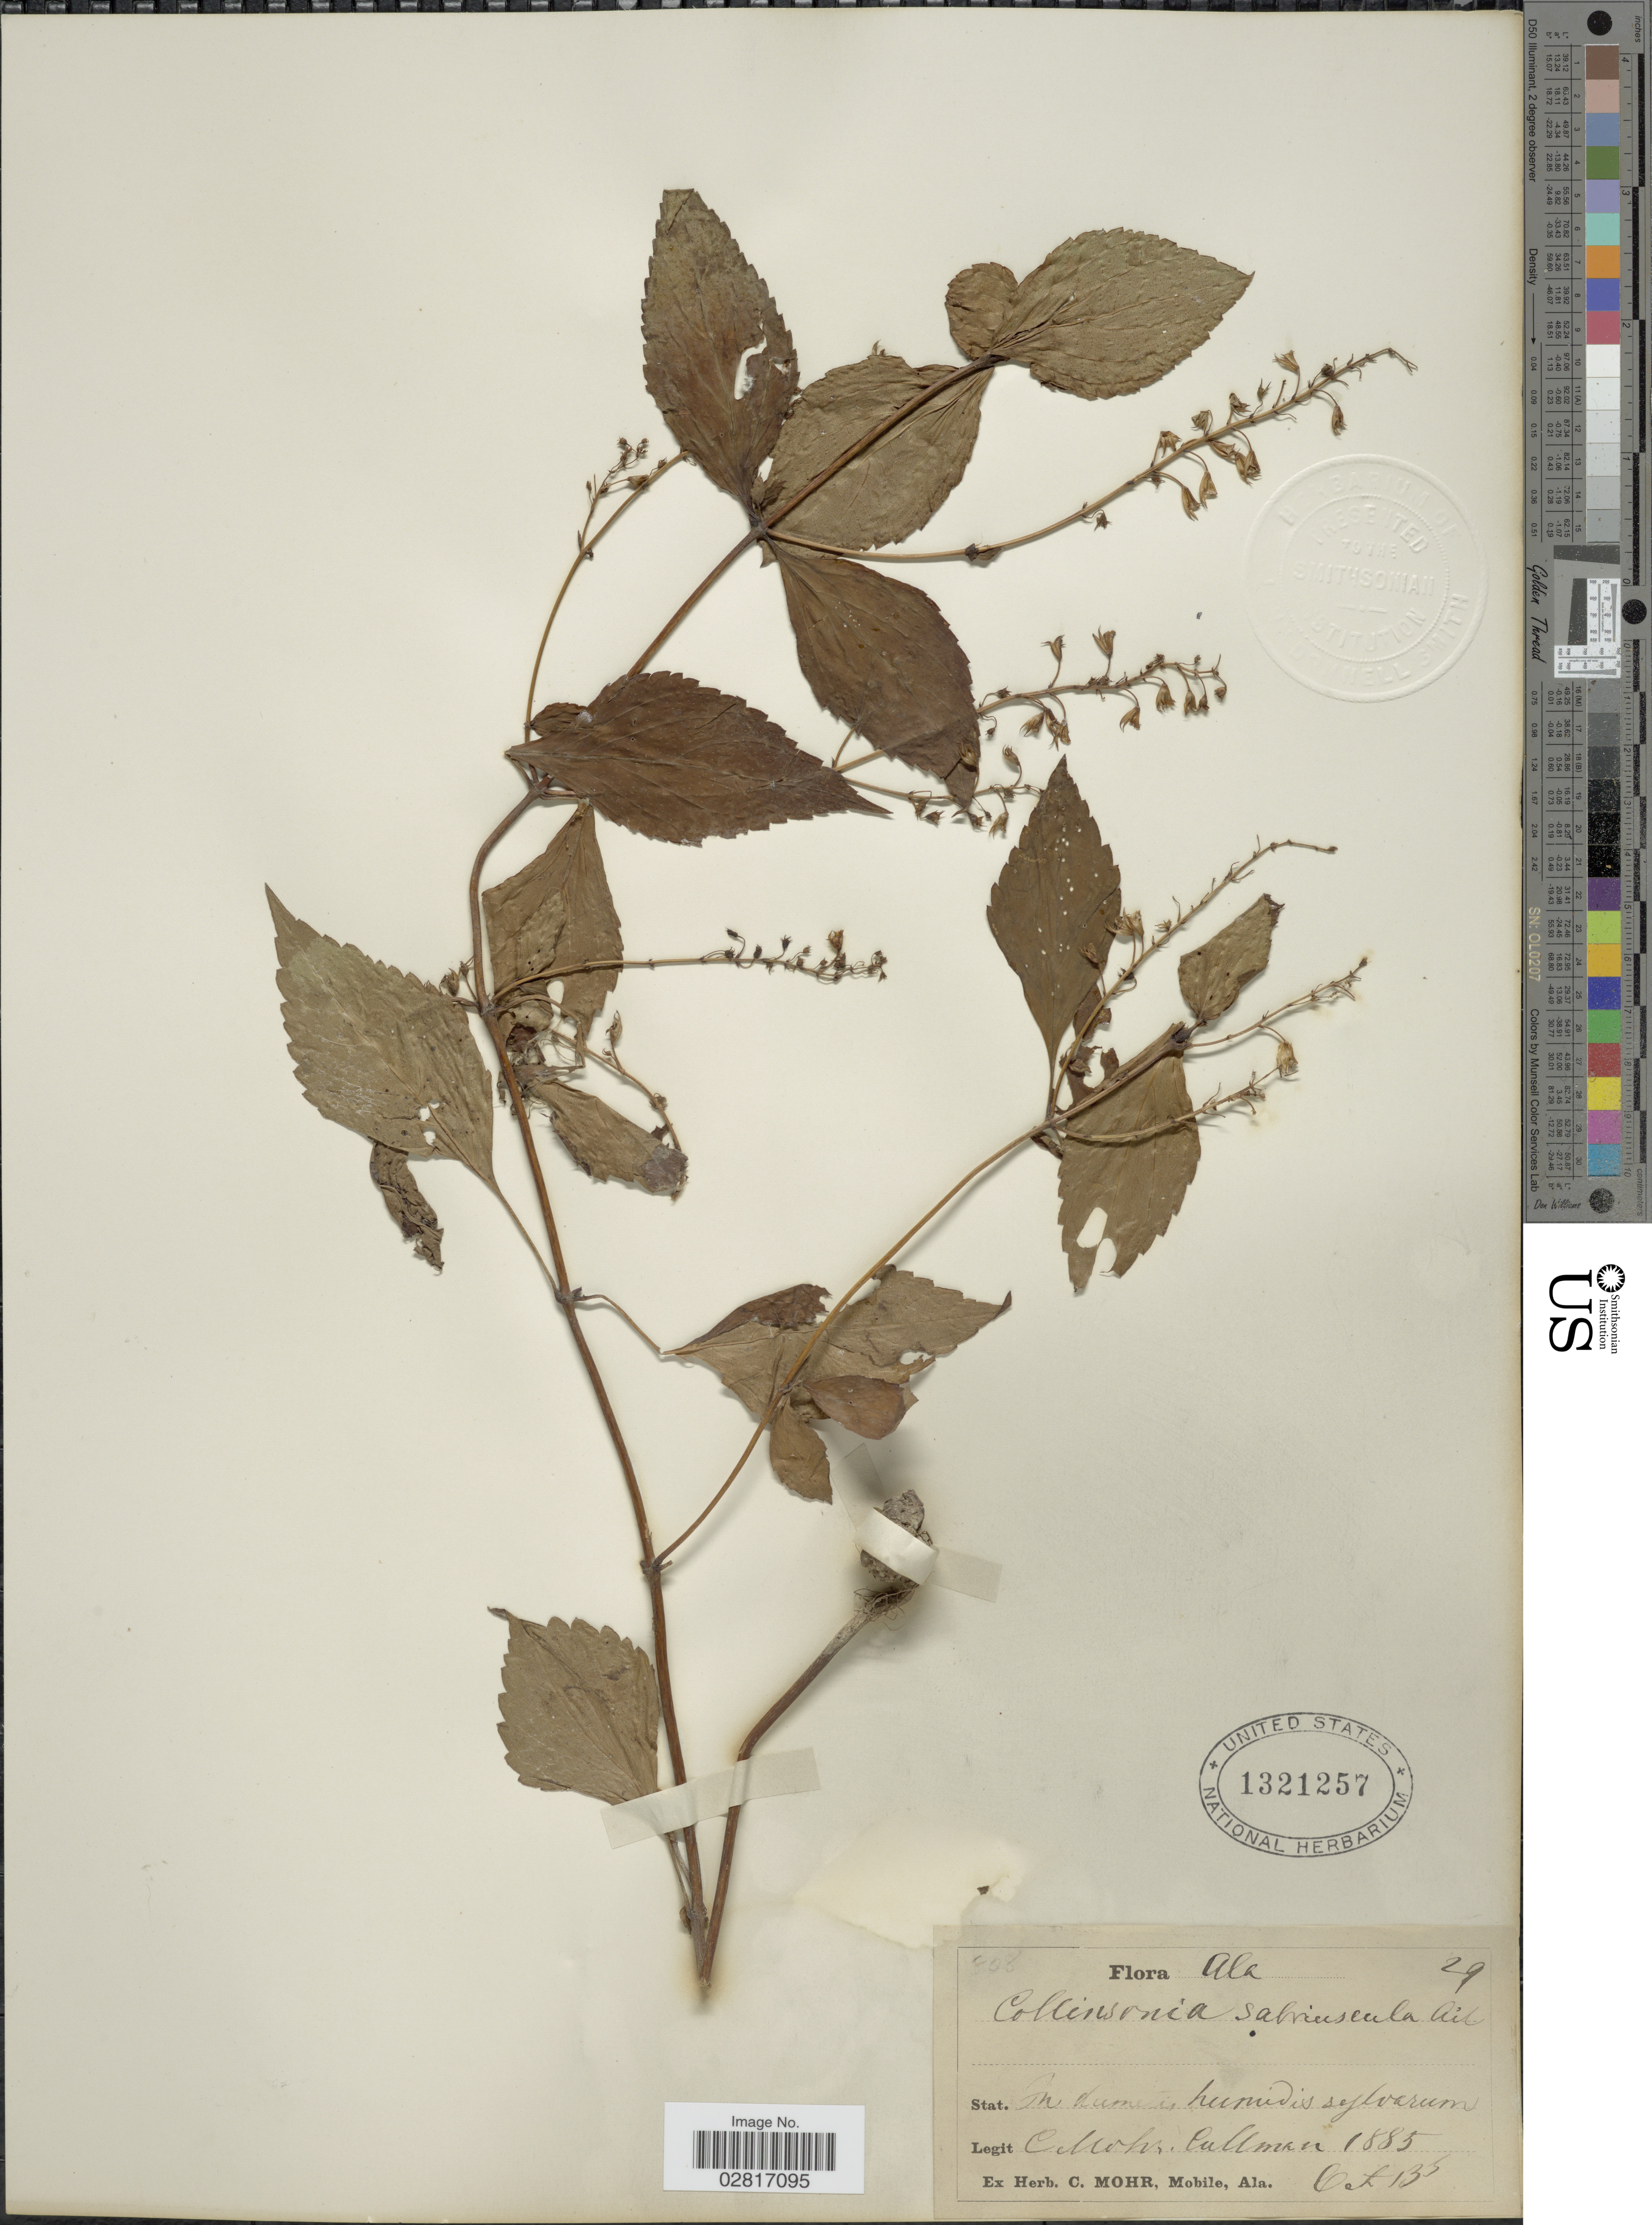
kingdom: Plantae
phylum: Tracheophyta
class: Magnoliopsida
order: Lamiales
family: Lamiaceae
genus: Collinsonia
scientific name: Collinsonia canadensis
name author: L.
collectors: C. T. Mohr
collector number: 29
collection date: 1885-10-13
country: United States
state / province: Alabama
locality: Ala, Cullman.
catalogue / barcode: US 1321257